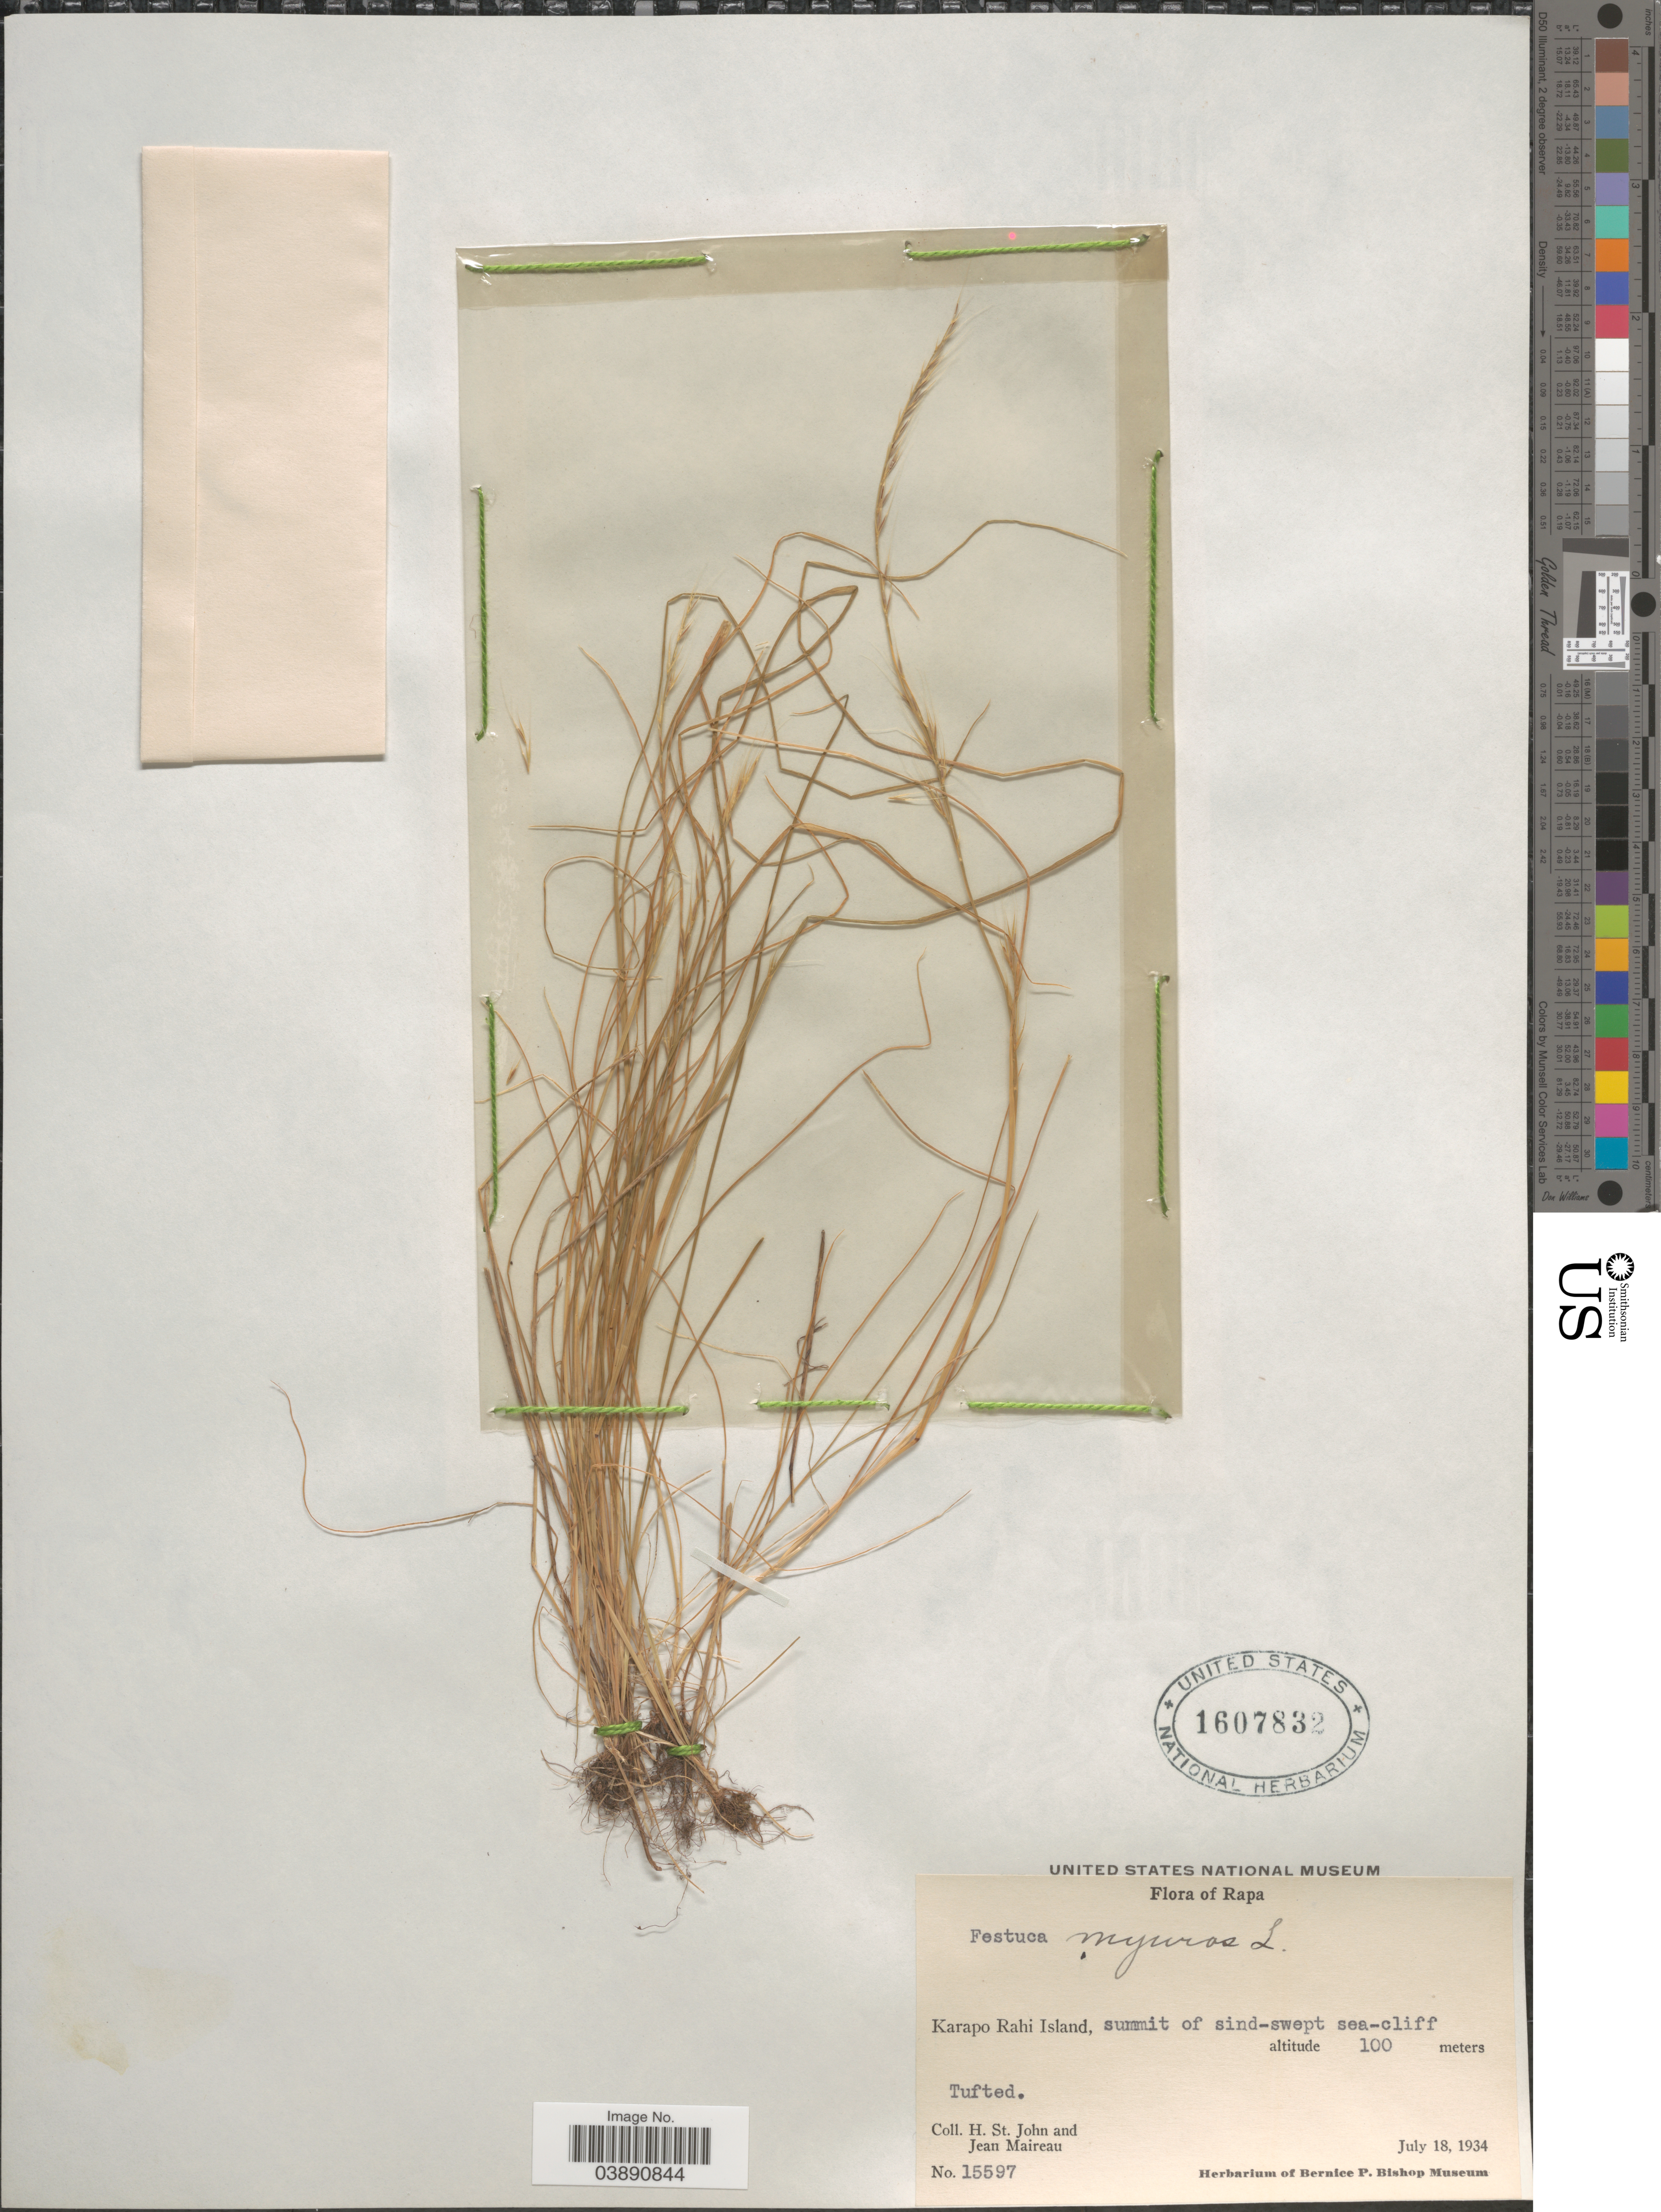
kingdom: Plantae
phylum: Tracheophyta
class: Liliopsida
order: Poales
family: Poaceae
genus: Festuca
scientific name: Festuca myuros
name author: L.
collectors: H. St. John & J. Maireau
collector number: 15597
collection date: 1934-07-18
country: French Polynesia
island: Rapa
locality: Rapa. Karapo Rahi Island, summit of sind-swept sea-cliff.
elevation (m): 100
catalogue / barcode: US 1607832